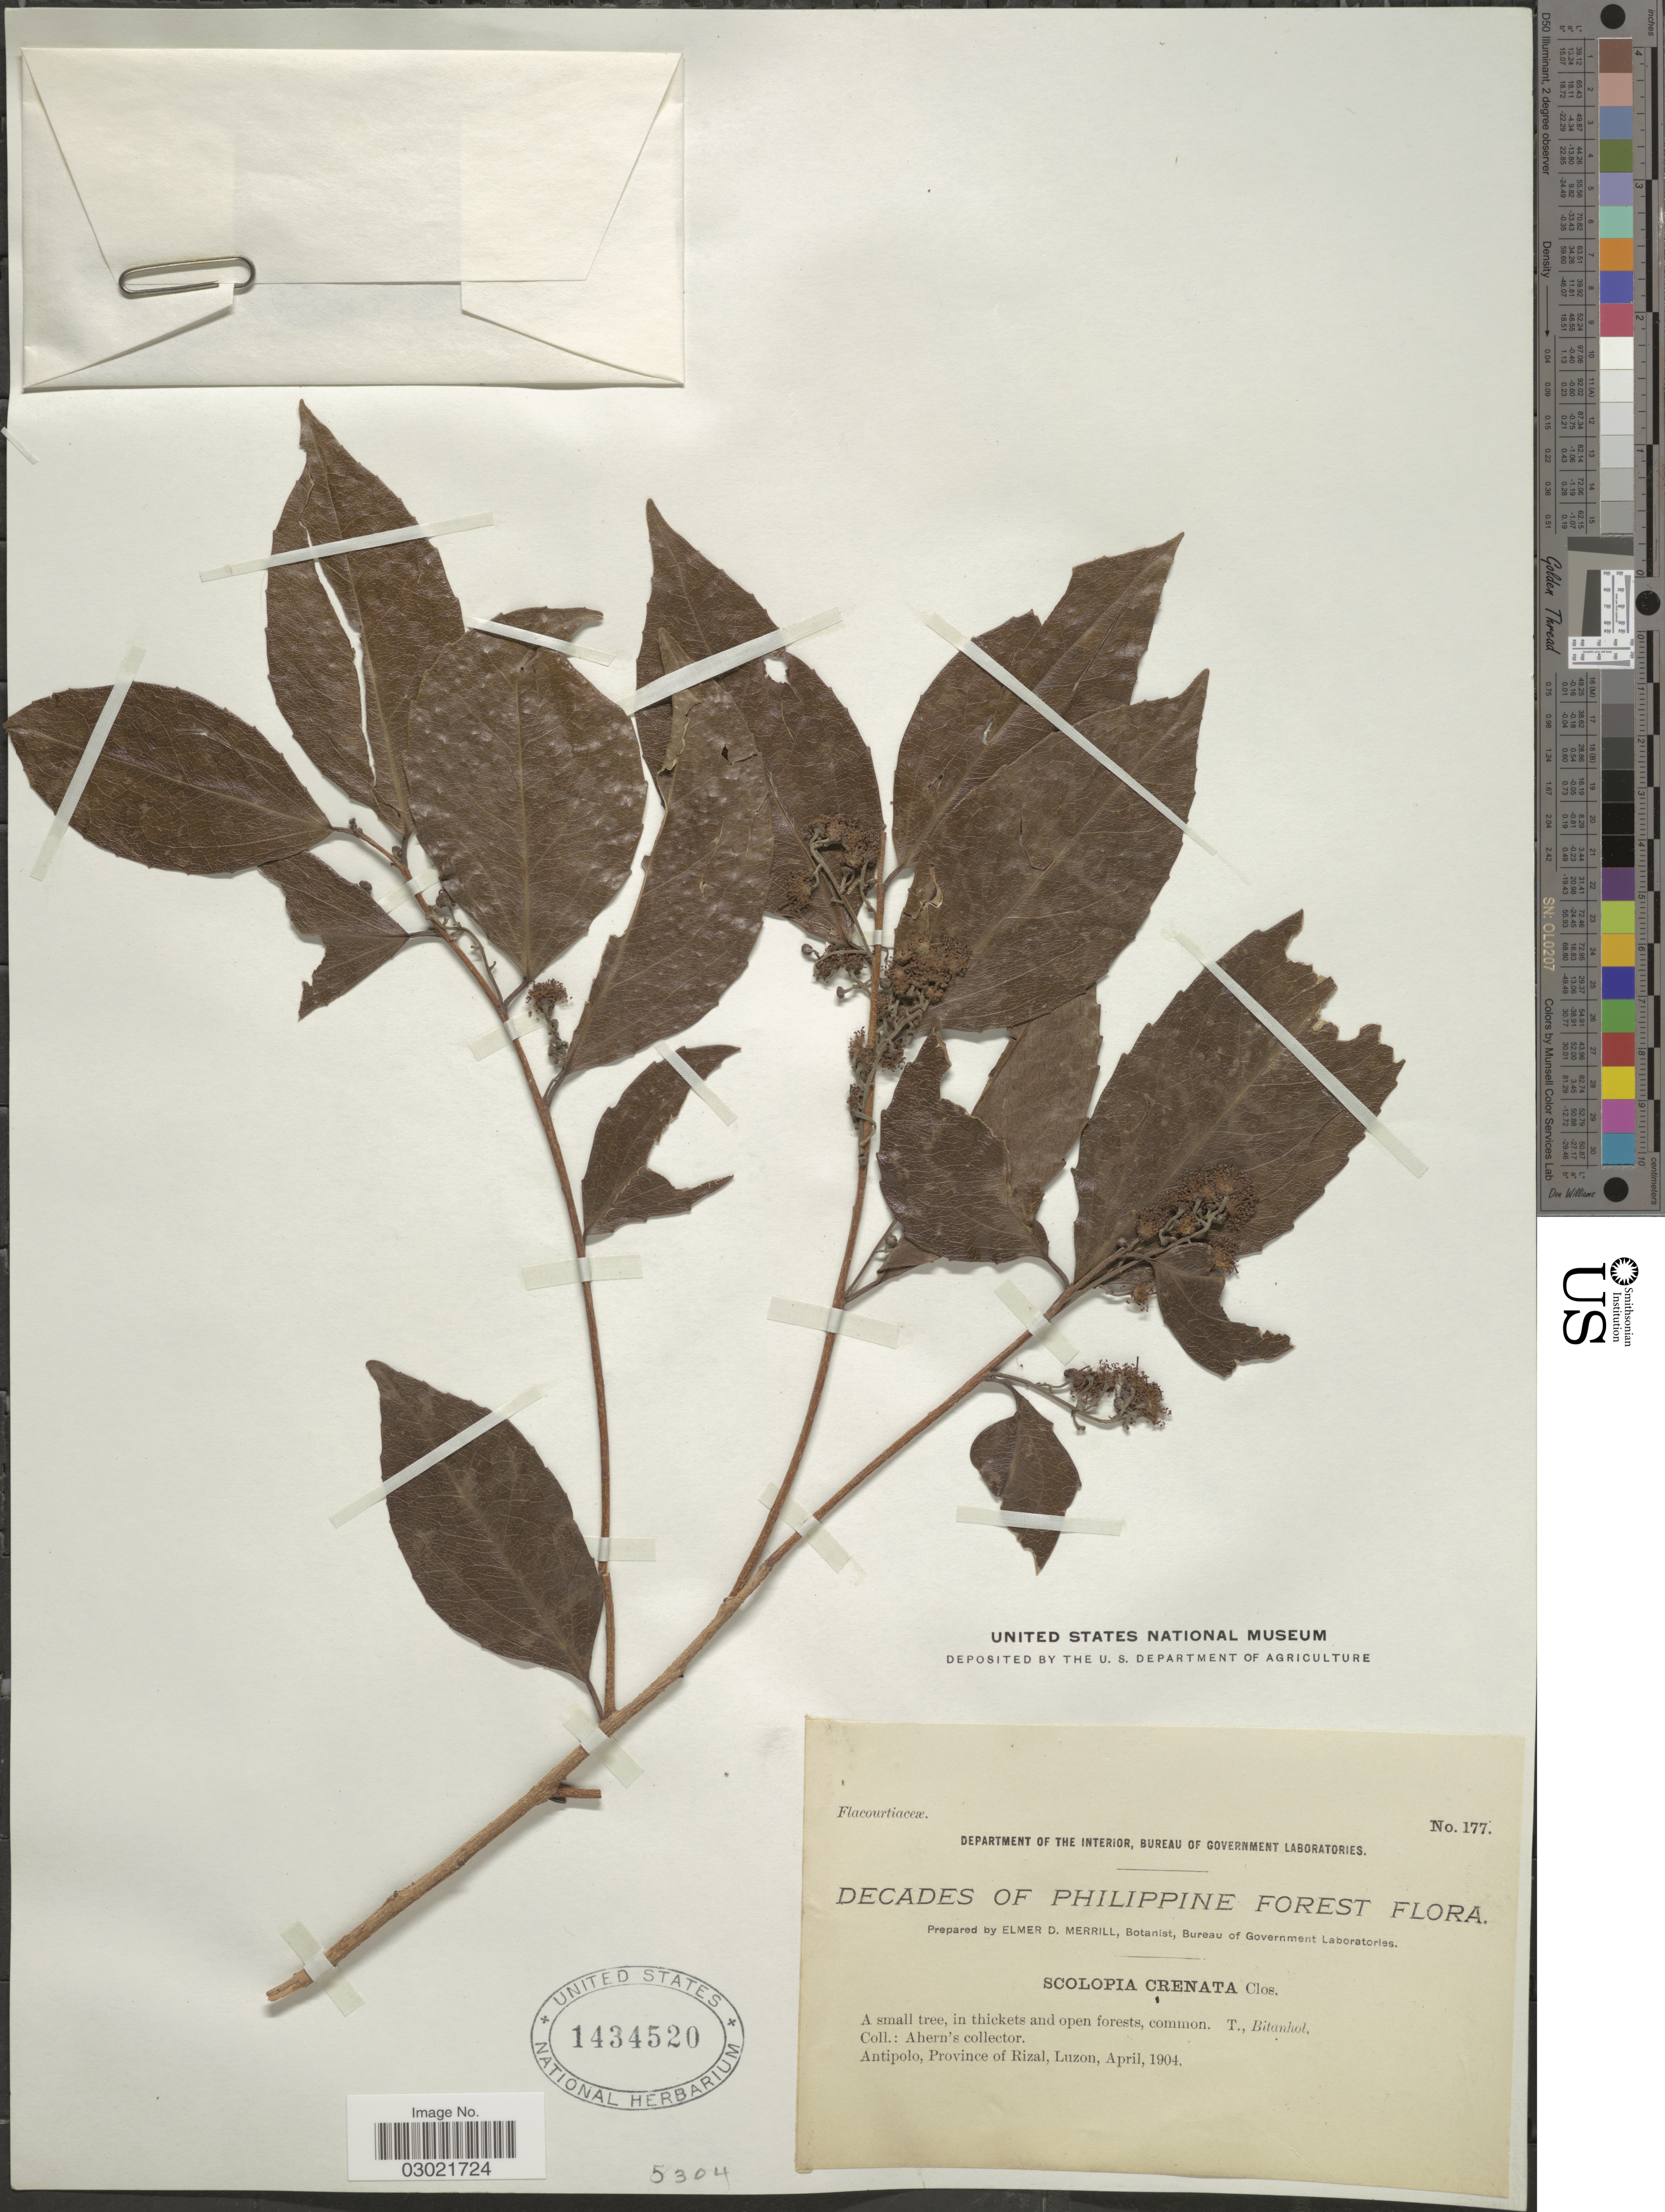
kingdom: Plantae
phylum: Tracheophyta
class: Magnoliopsida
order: Malpighiales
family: Salicaceae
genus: Scolopia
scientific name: Scolopia luzonensis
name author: (C. Presl) Warb.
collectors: Ahern's collector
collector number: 177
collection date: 1904-04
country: Philippines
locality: Antipolo, Province of Rizal, Luzon.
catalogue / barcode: US 1434520